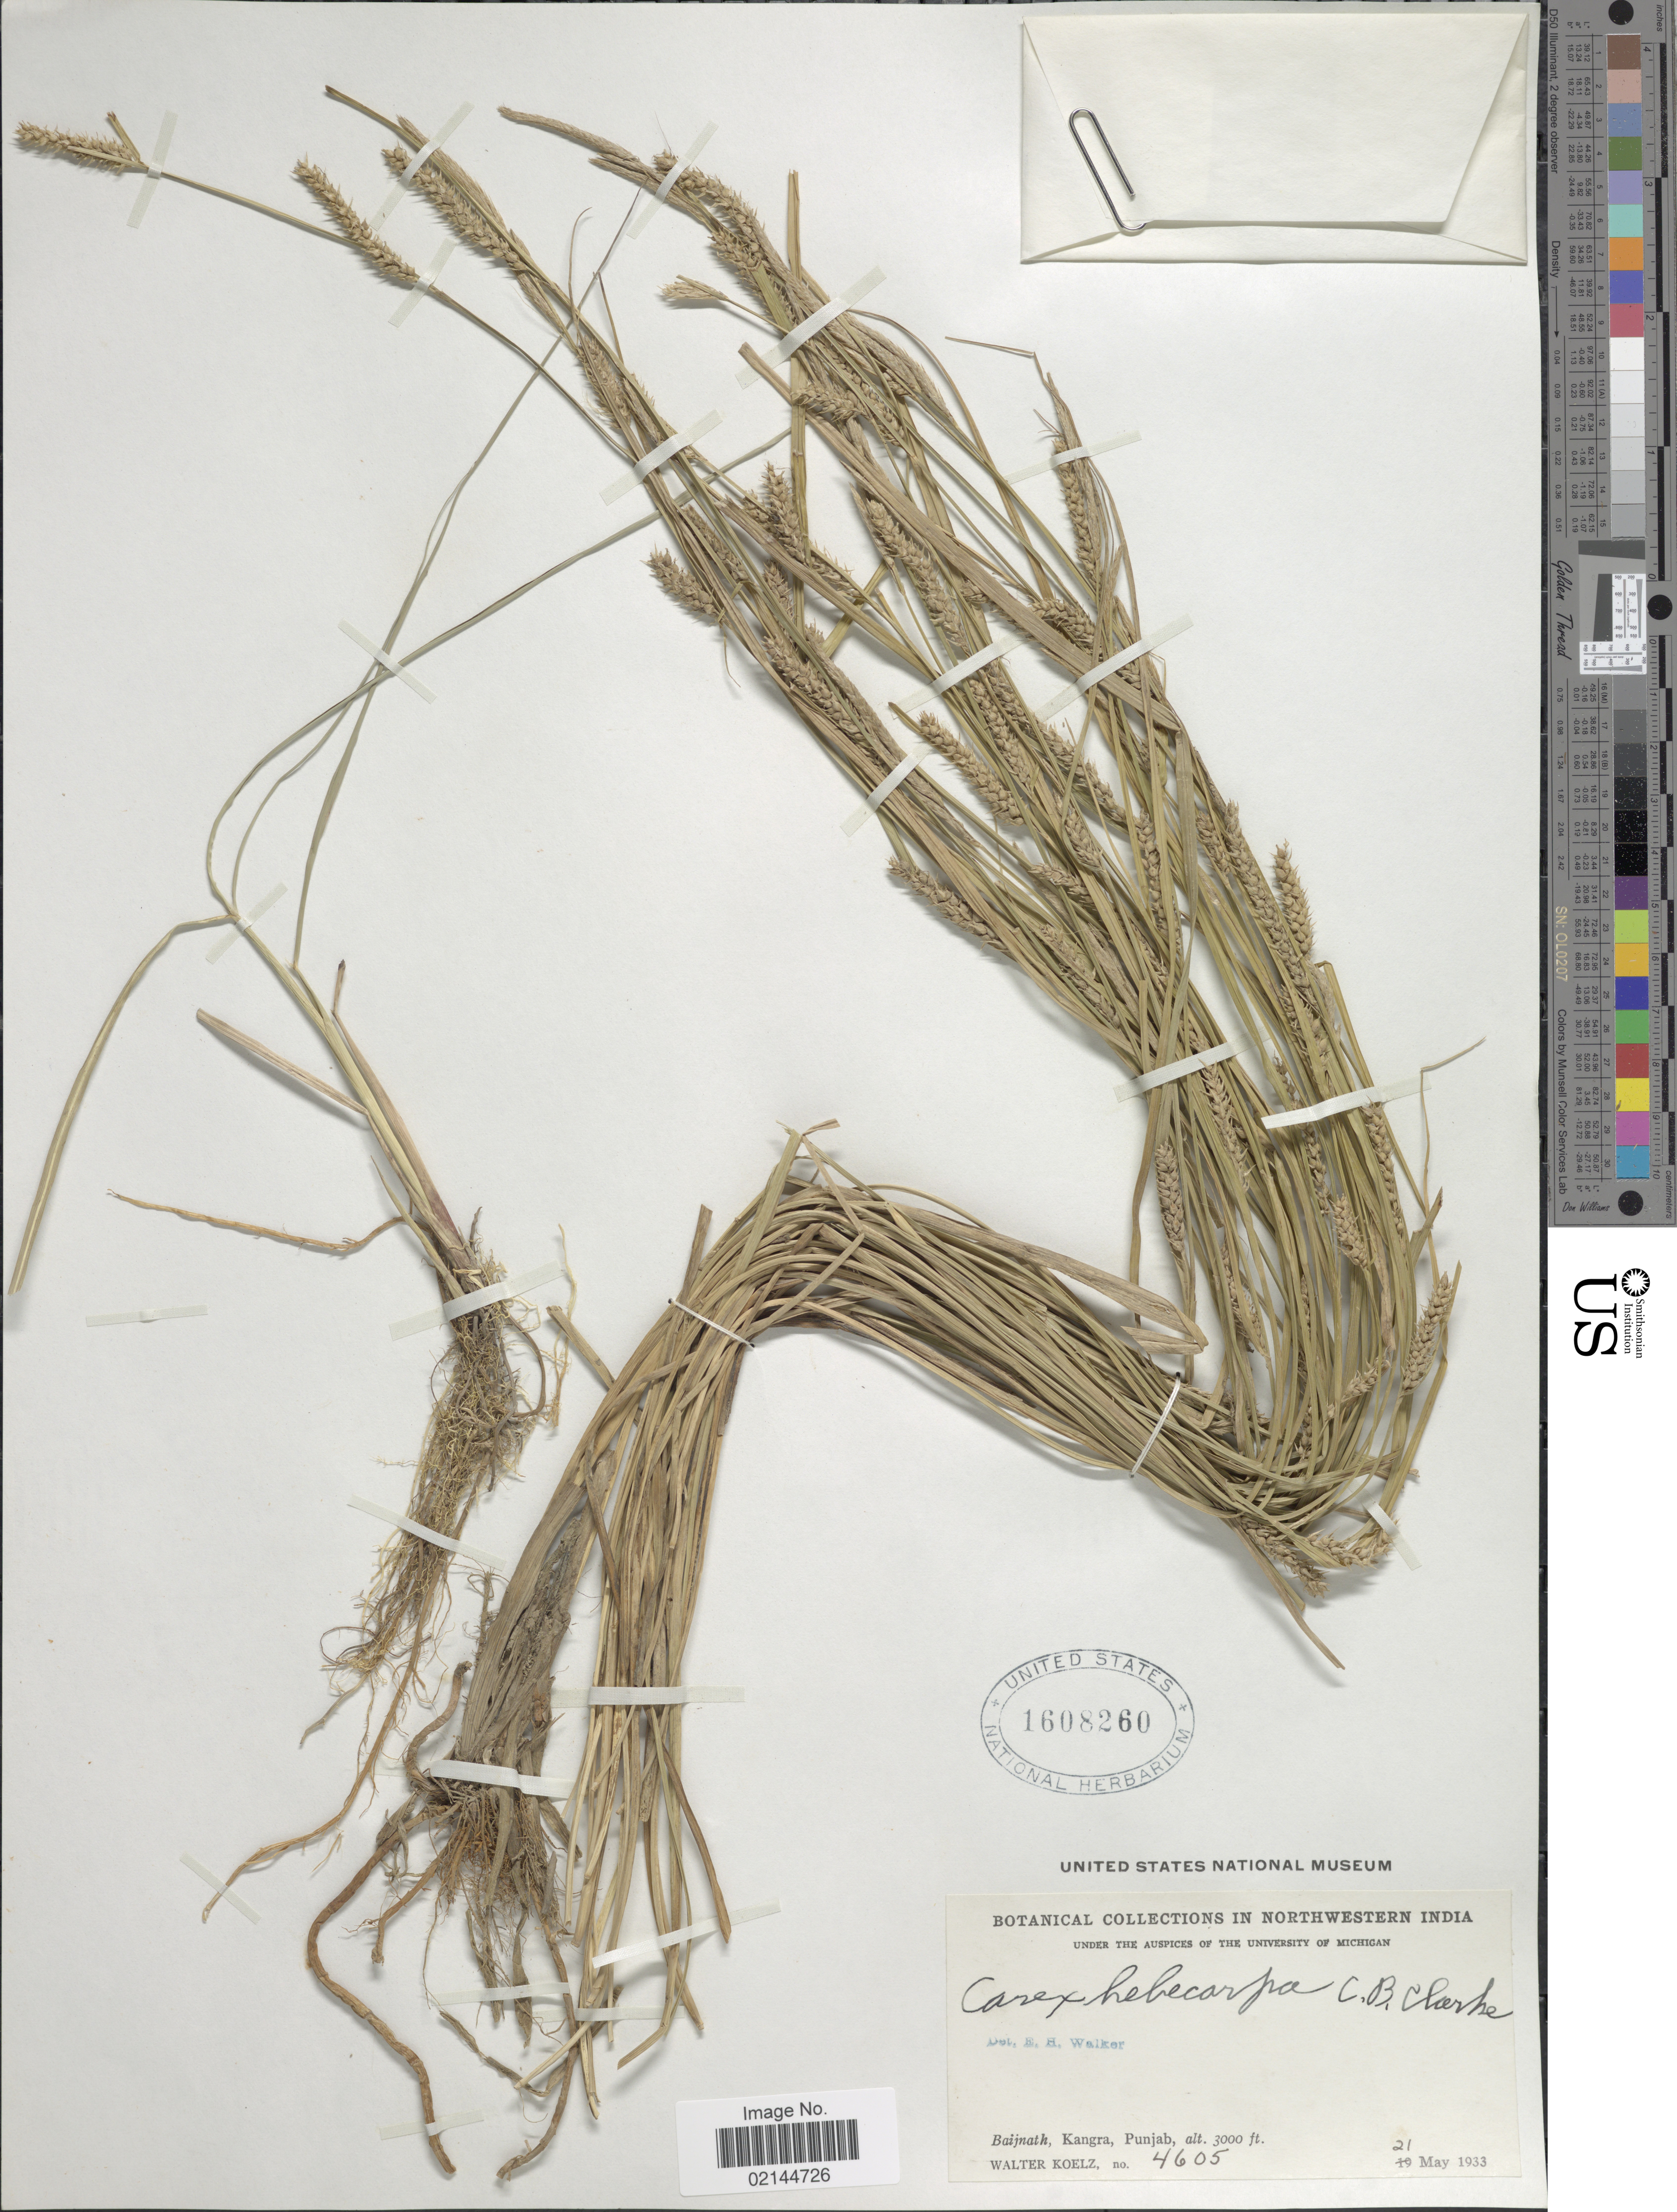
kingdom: Plantae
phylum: Tracheophyta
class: Liliopsida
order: Poales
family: Cyperaceae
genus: Carex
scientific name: Carex hebecarpa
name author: C.A. Mey.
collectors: W. N. Koelz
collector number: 4605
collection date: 1933-05-21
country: India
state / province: Punjab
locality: Northwestern India. Baijnath, Kangra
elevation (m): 914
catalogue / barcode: US 1608260